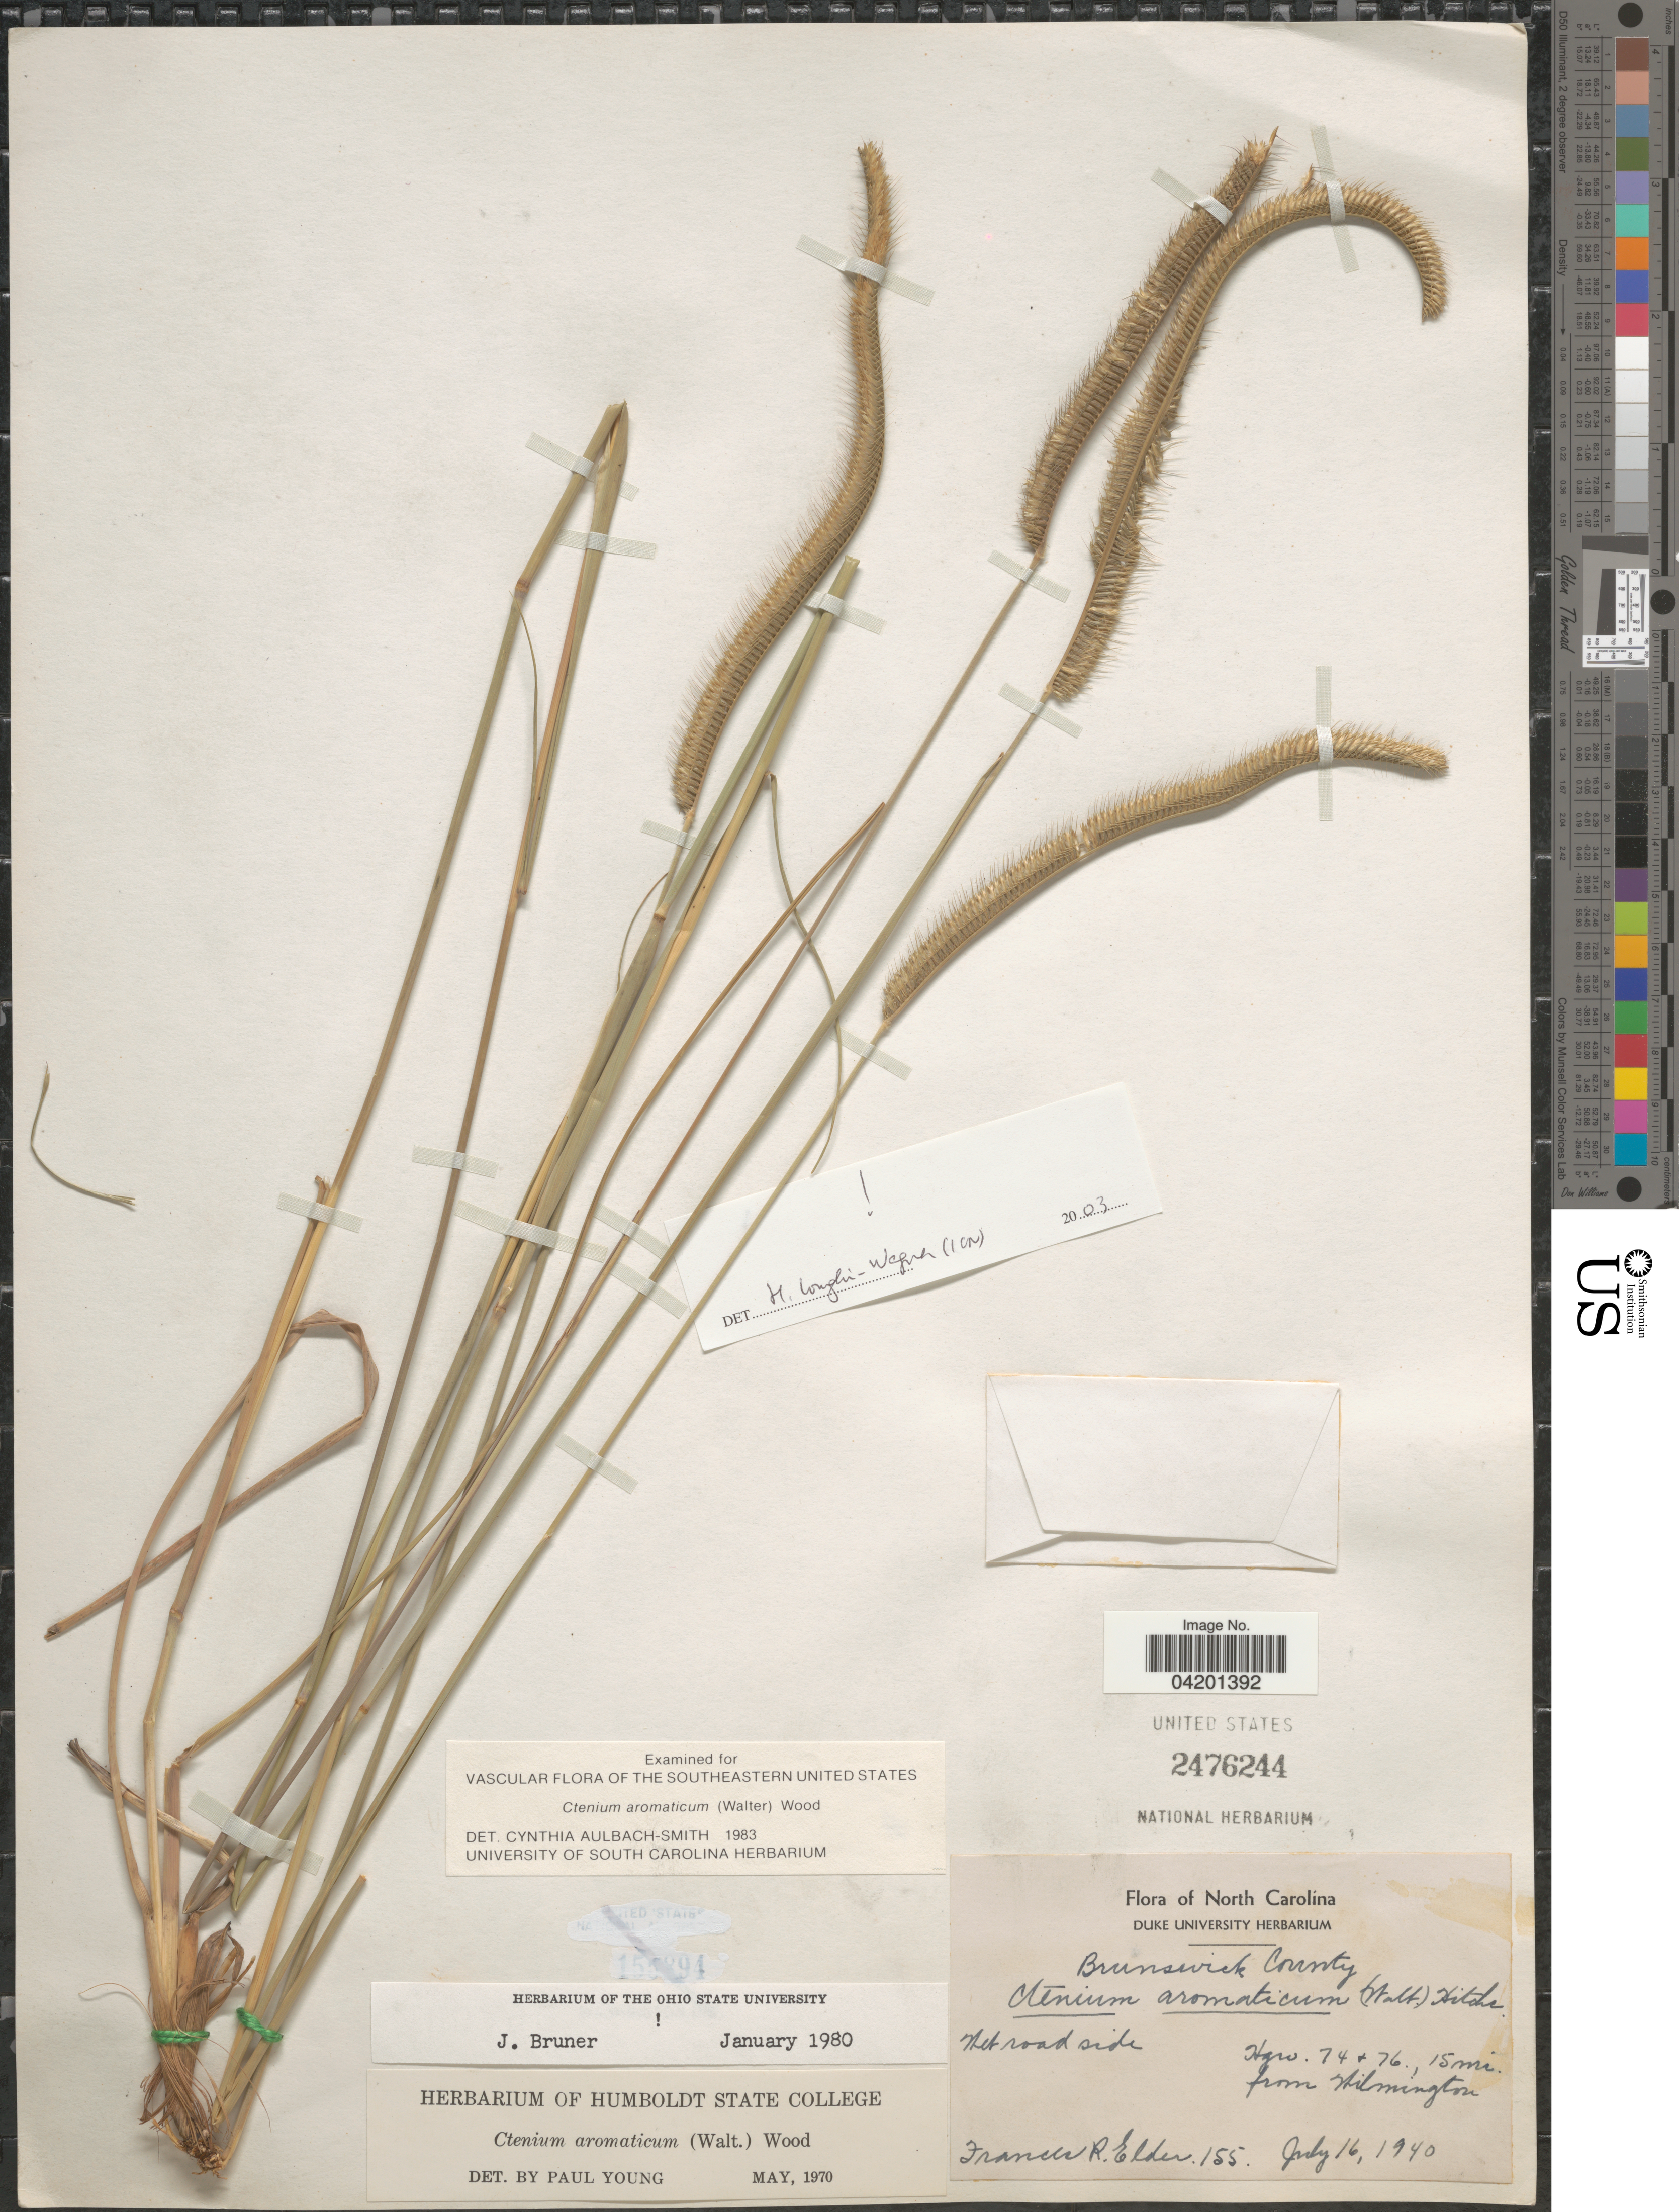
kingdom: Plantae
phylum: Tracheophyta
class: Liliopsida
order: Poales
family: Poaceae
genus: Ctenium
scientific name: Ctenium aromaticum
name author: (Walter) Alph. Wood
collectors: F. Elder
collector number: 155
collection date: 1940-07-16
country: United States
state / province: North Carolina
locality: Brunswick County. Hgw. 74 + 76., 15 mi. from Wilmington.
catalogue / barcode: US 2476244